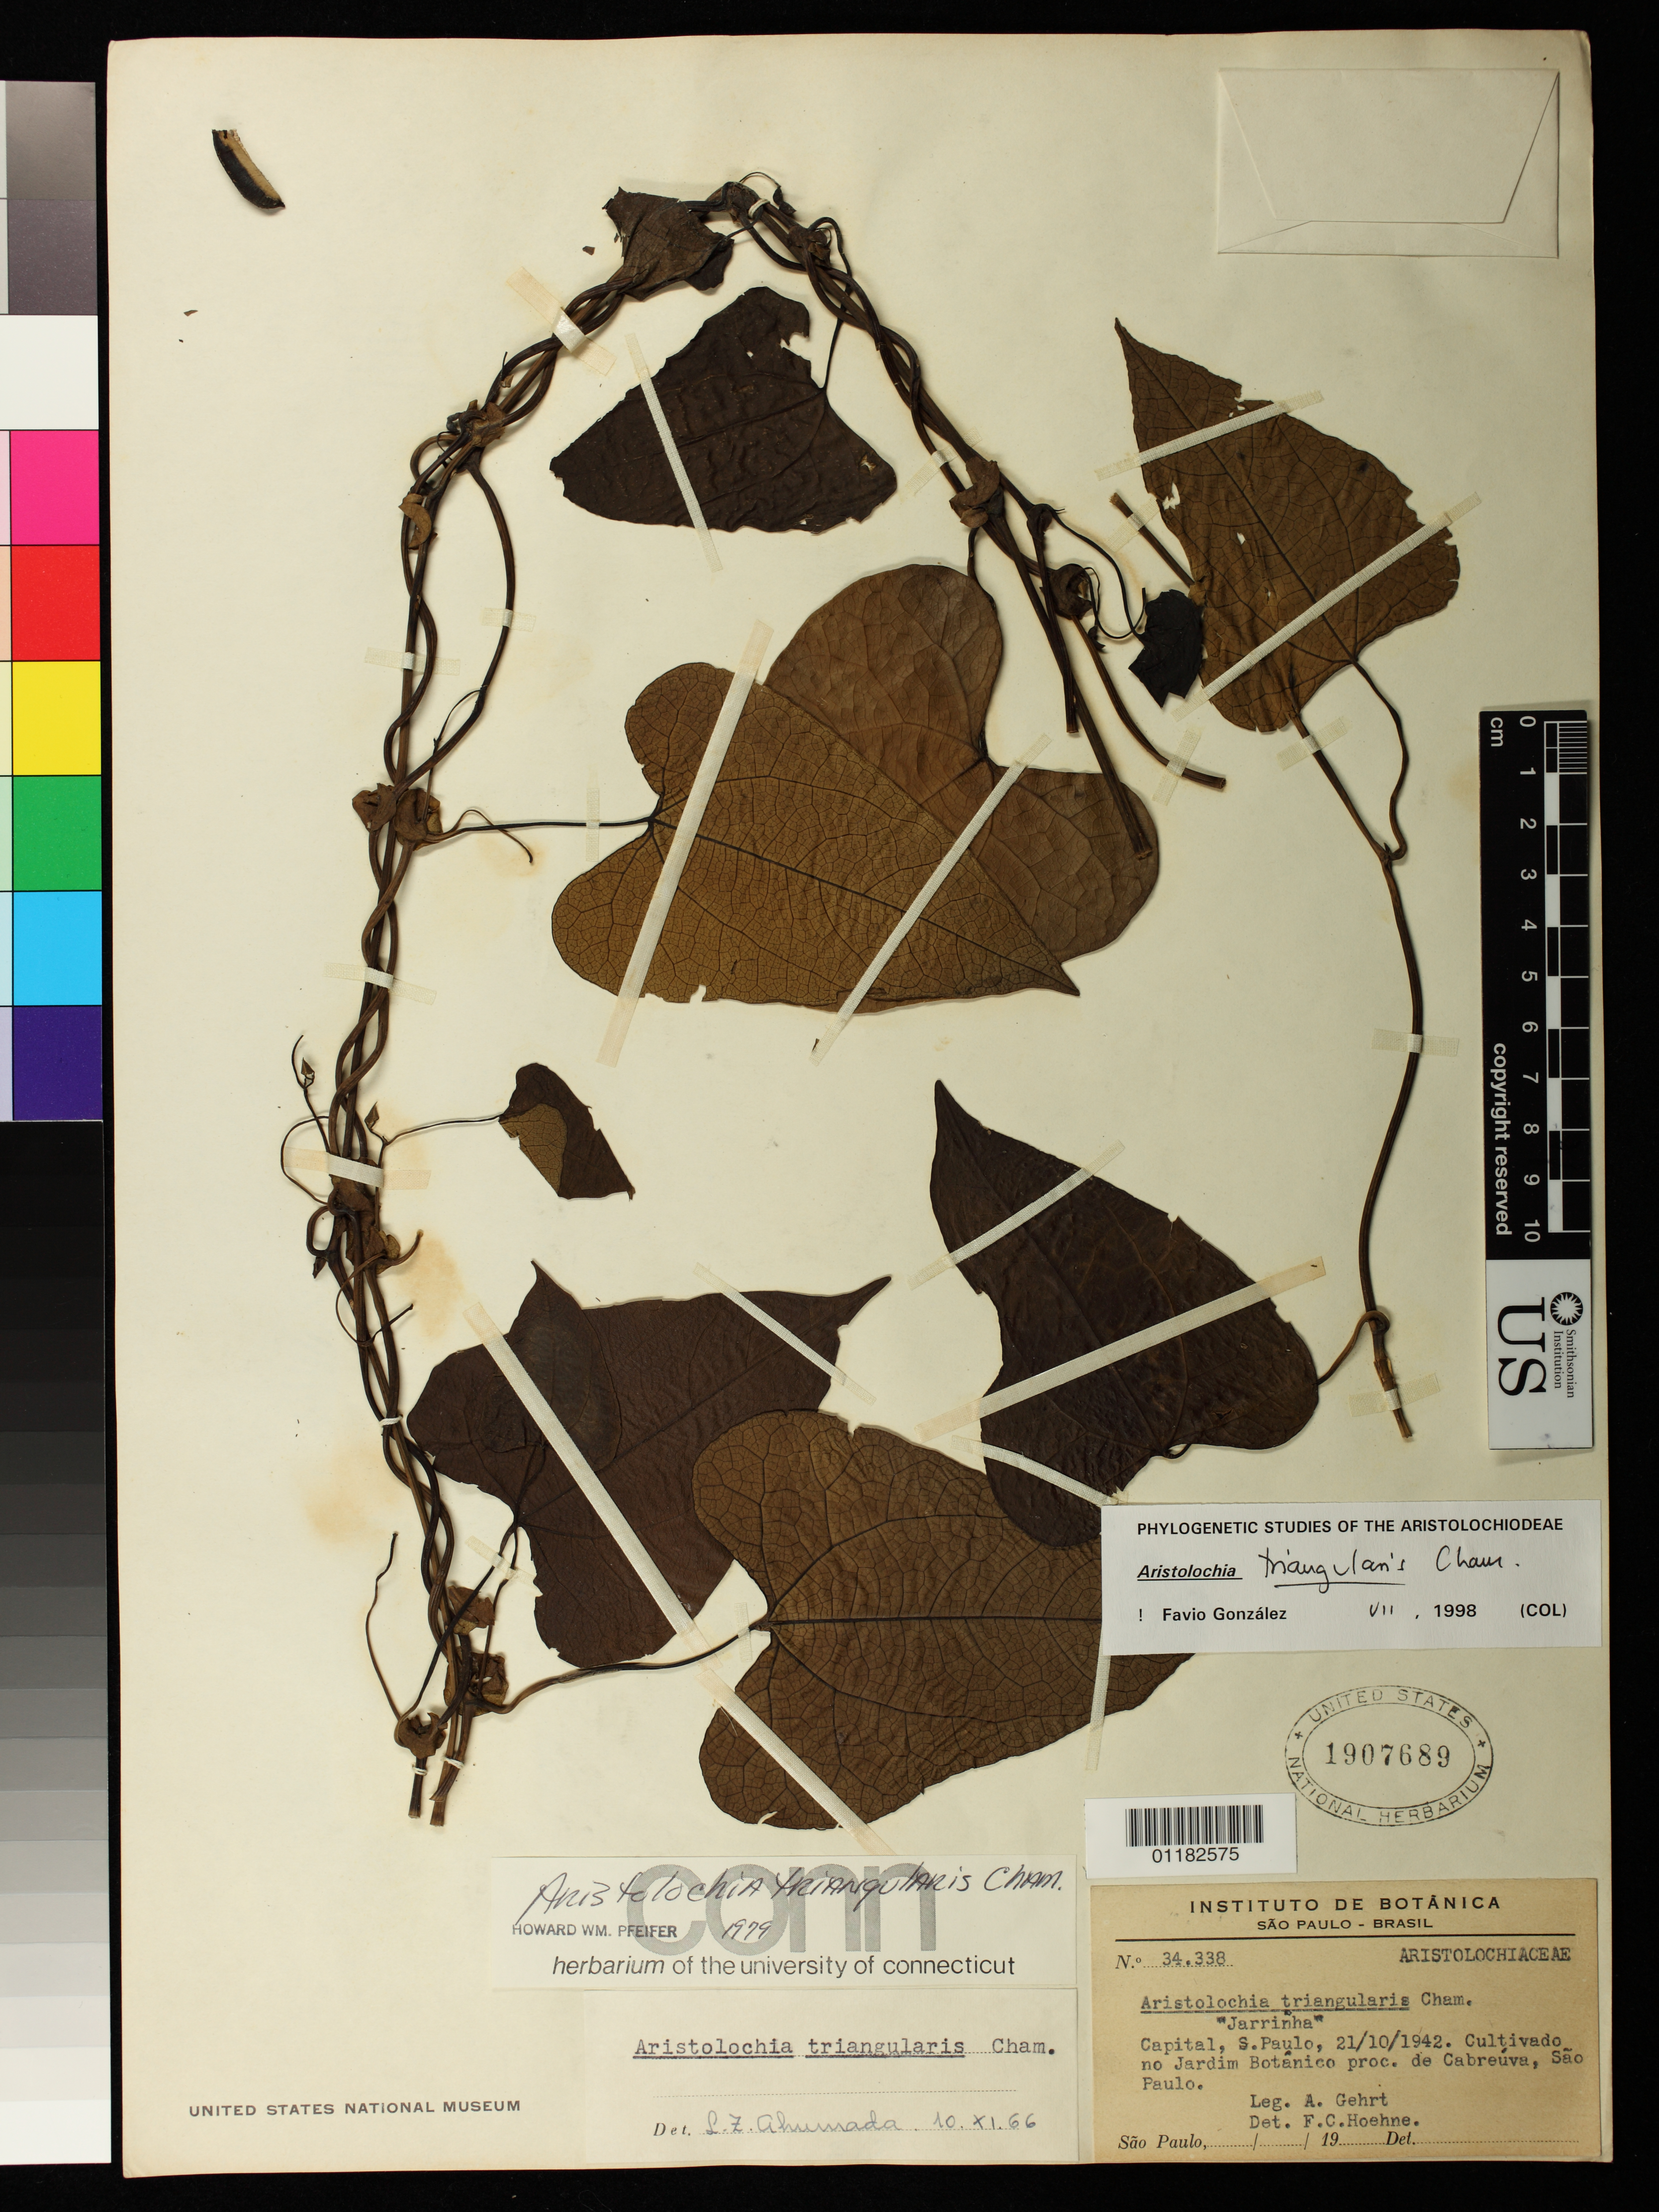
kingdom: Plantae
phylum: Tracheophyta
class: Magnoliopsida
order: Piperales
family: Aristolochiaceae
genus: Aristolochia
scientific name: Aristolochia triangularis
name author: Cham.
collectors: A. Gehrt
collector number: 34338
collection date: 1942-10-21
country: Brazil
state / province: São Paulo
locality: Cultivado no Jardim Botanico, Sao Paulo. Municipality Cabreúva.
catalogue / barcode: US 1907689